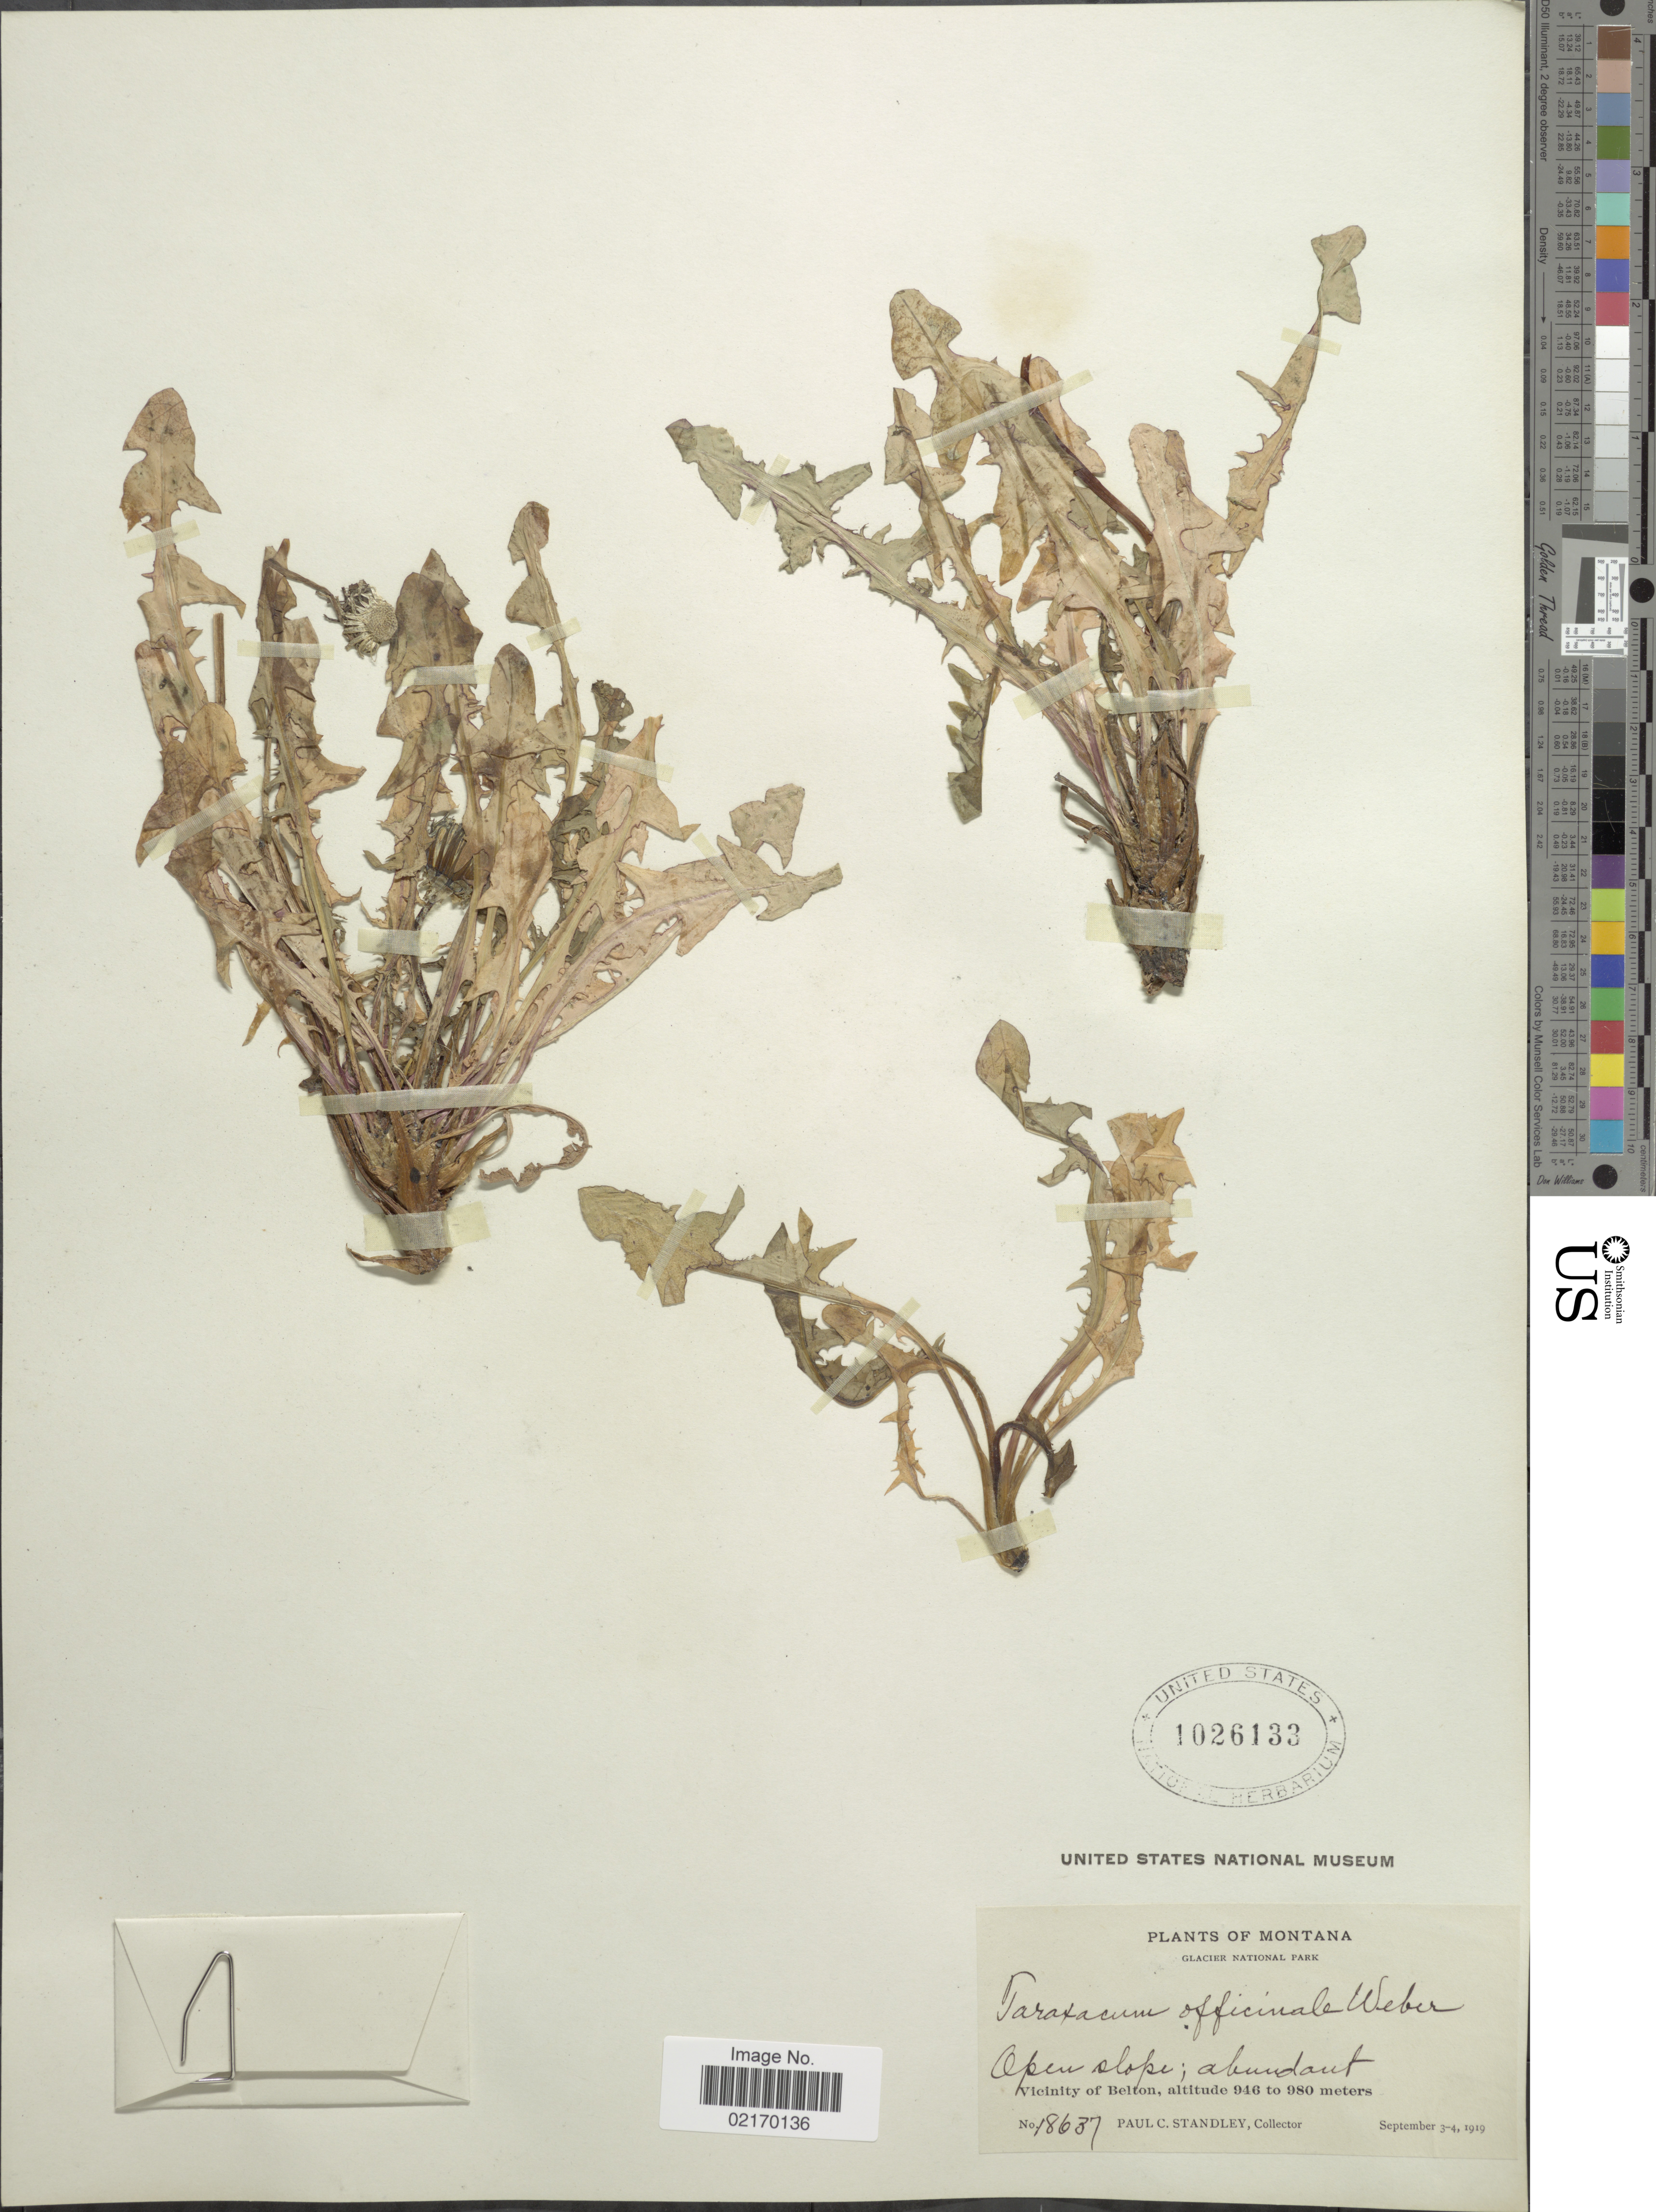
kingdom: Plantae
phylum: Tracheophyta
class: Magnoliopsida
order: Asterales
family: Asteraceae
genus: Taraxacum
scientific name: Taraxacum officinale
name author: G.H. Weber ex F.H. Wigg.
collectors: P. C. Standley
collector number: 18637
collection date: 1919-09-03/1919-09-04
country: United States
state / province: Montana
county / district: Flathead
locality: Glacier National Park, open slope, Vicinity of Belton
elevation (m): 946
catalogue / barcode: US 1026133